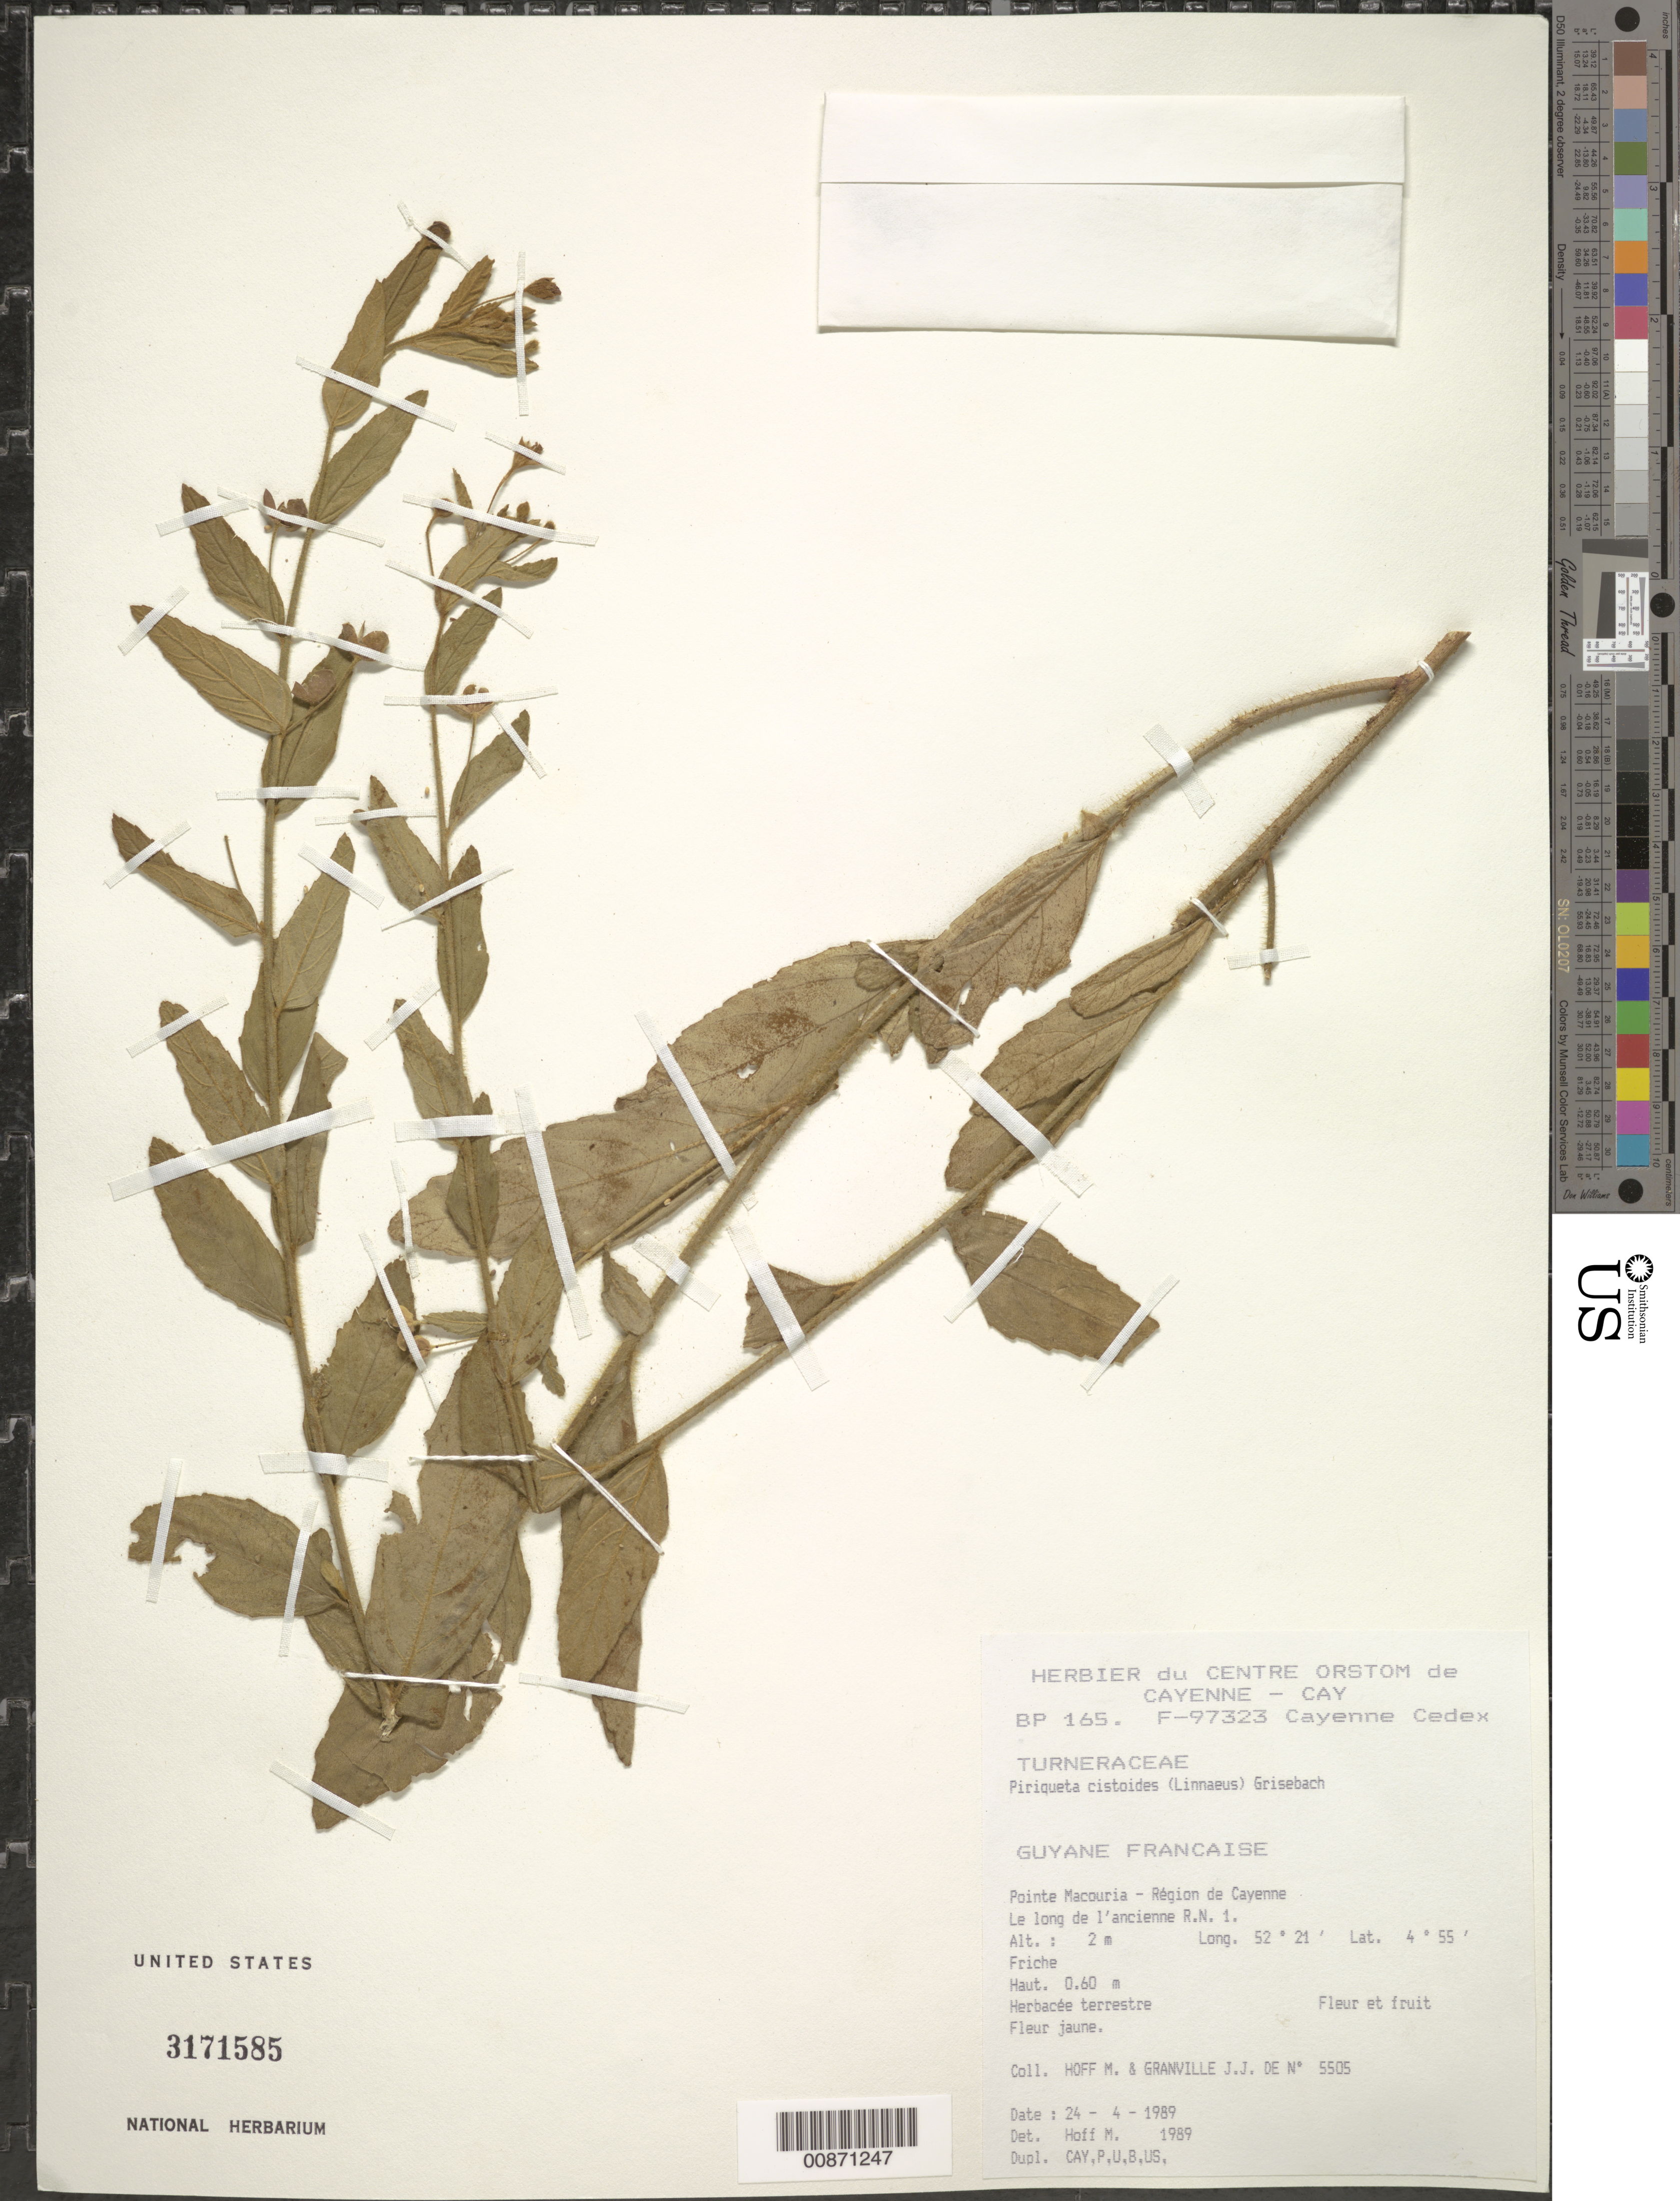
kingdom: Plantae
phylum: Tracheophyta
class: Magnoliopsida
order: Malpighiales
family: Turneraceae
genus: Piriqueta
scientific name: Piriqueta cistoides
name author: (L.) Griseb.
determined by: Hoff, M.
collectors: M. Hoff & J.-J. de Granville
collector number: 5505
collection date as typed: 24-Apr-89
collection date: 1989-04-24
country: French Guiana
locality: Pointe Macouria, région de Cayenne, le long de l'ancienne R.N. 1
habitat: Friche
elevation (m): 2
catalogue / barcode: US 3171585